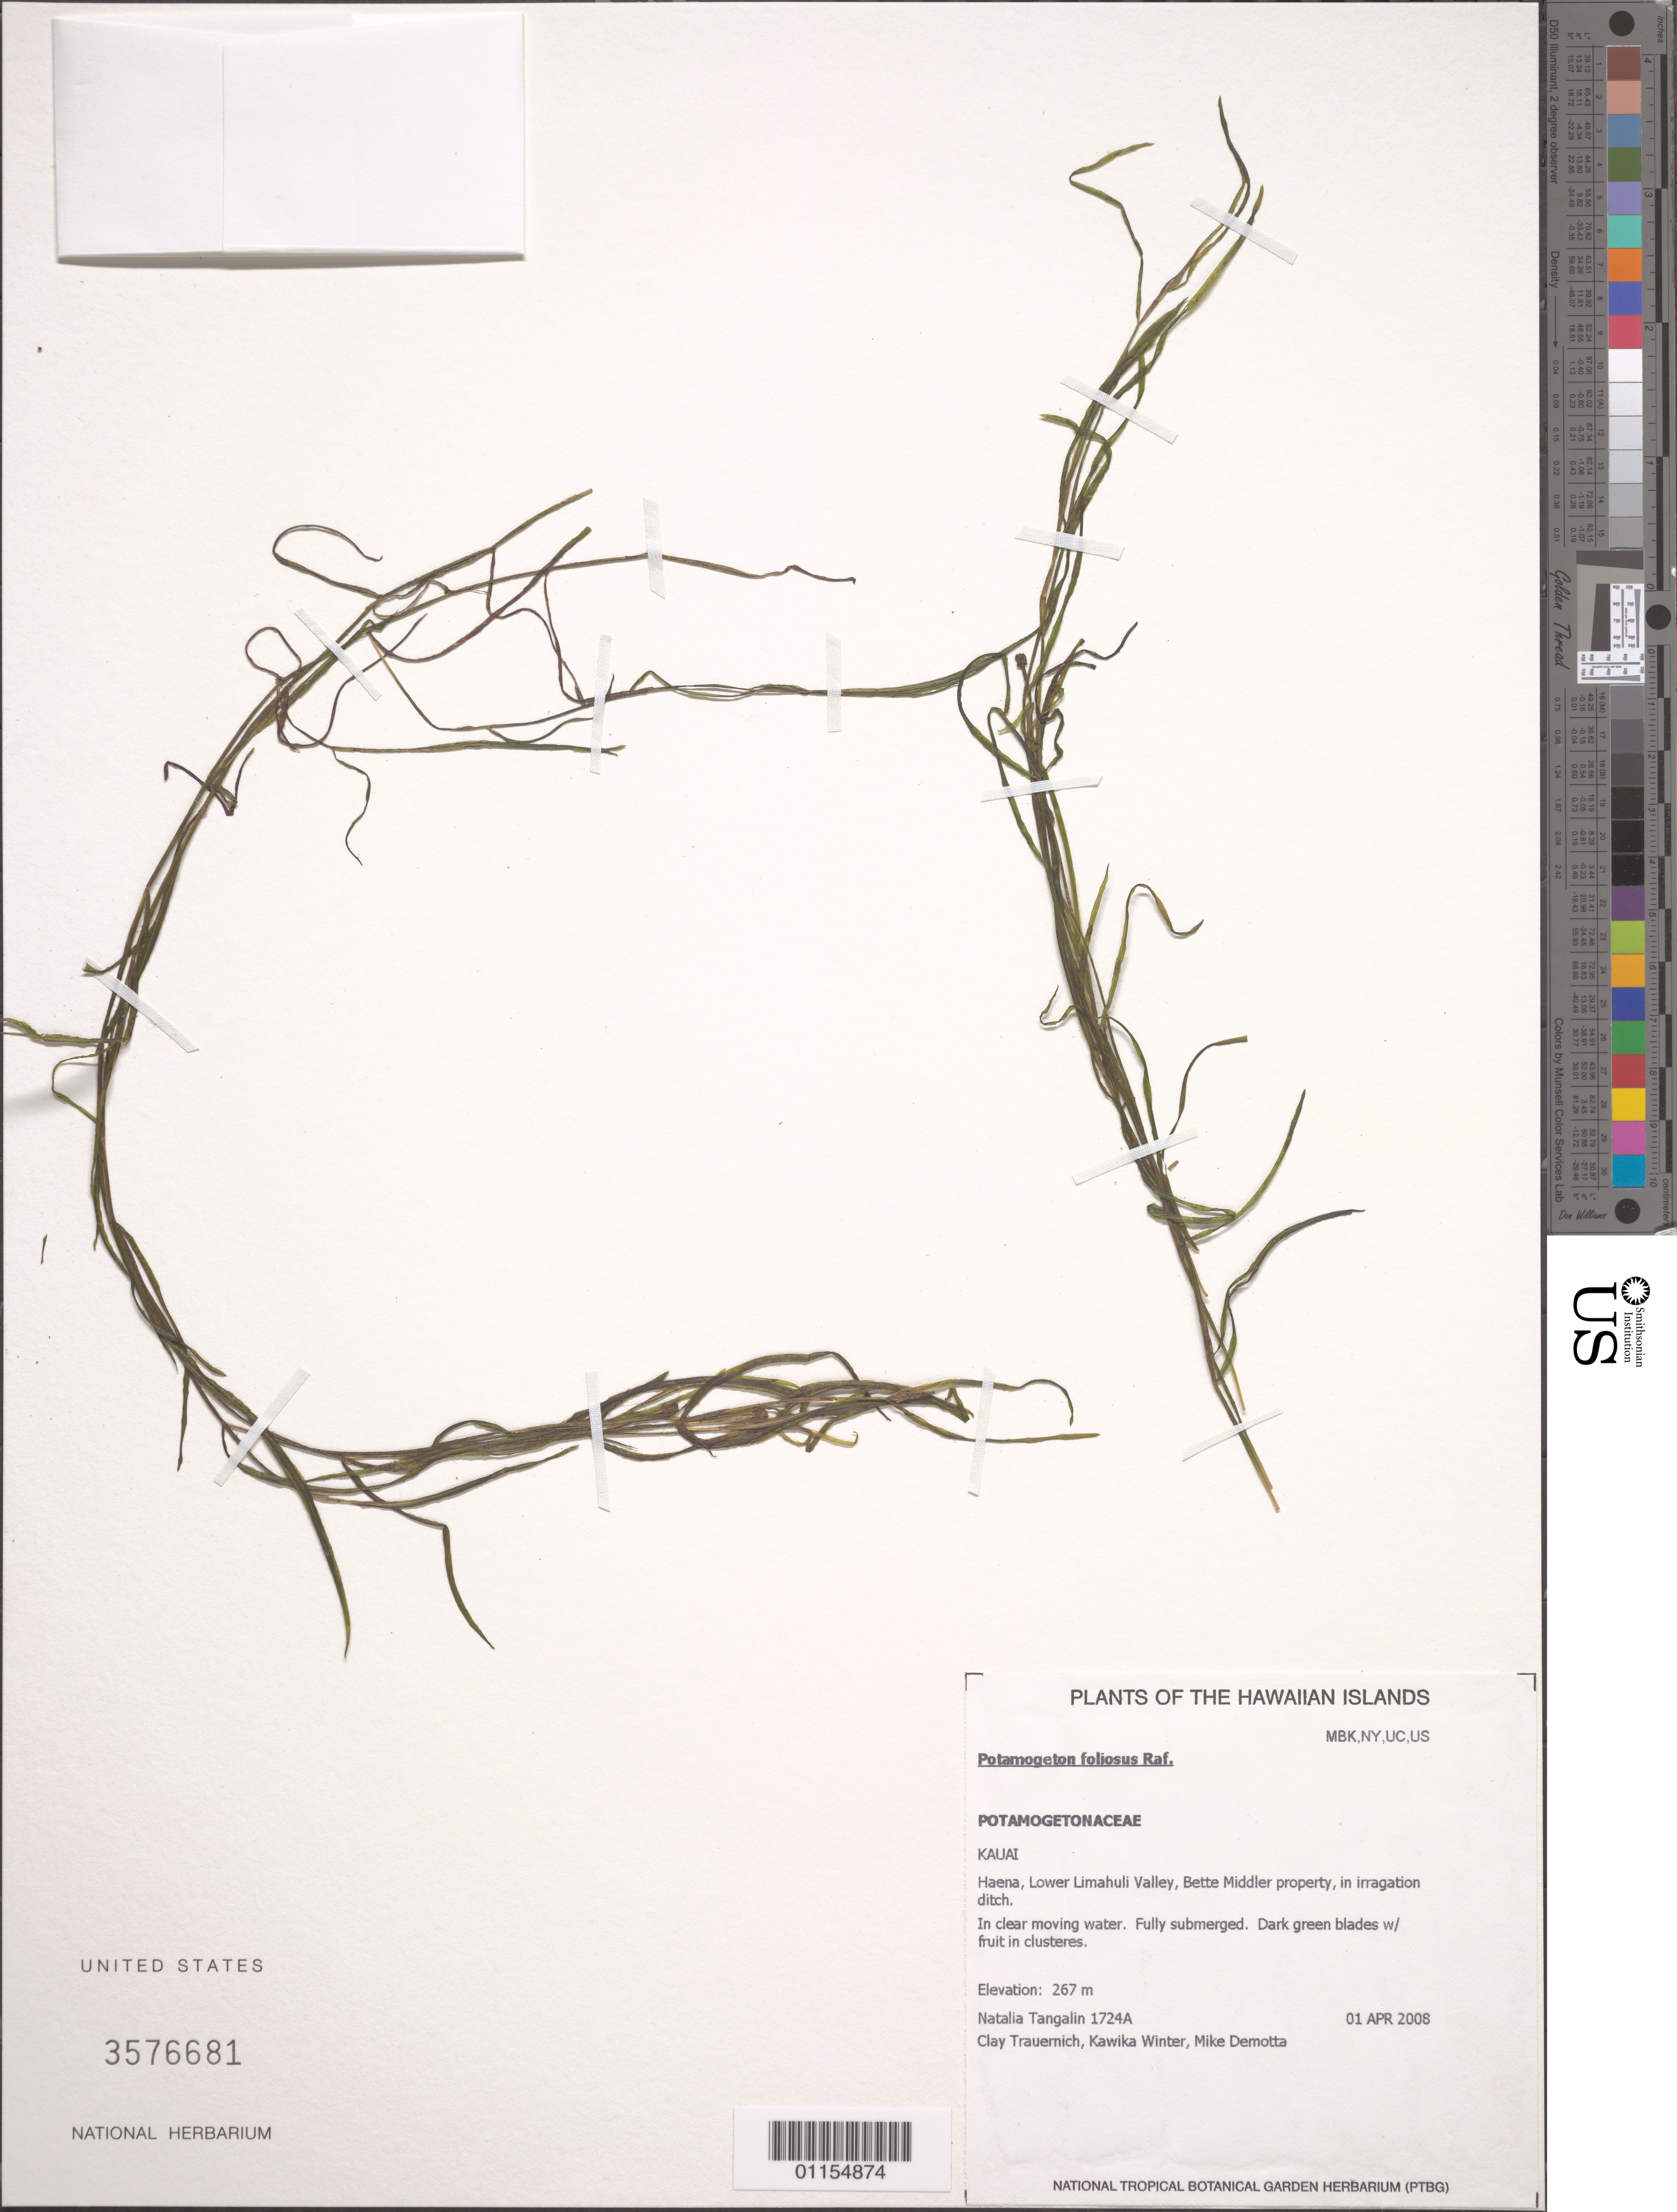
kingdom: Plantae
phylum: Tracheophyta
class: Liliopsida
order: Alismatales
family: Potamogetonaceae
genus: Potamogeton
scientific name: Potamogeton foliosus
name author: Raf.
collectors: N. Tangalin, C. Trauernicht, K. Winter & M. DeMotta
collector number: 1724A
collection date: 2008-04-01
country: United States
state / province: Hawaii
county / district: Kaui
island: Kaua'i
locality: Lower Limahuli Valley, Bette Middler property, in irrigation ditch.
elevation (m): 267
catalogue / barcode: US 3576681